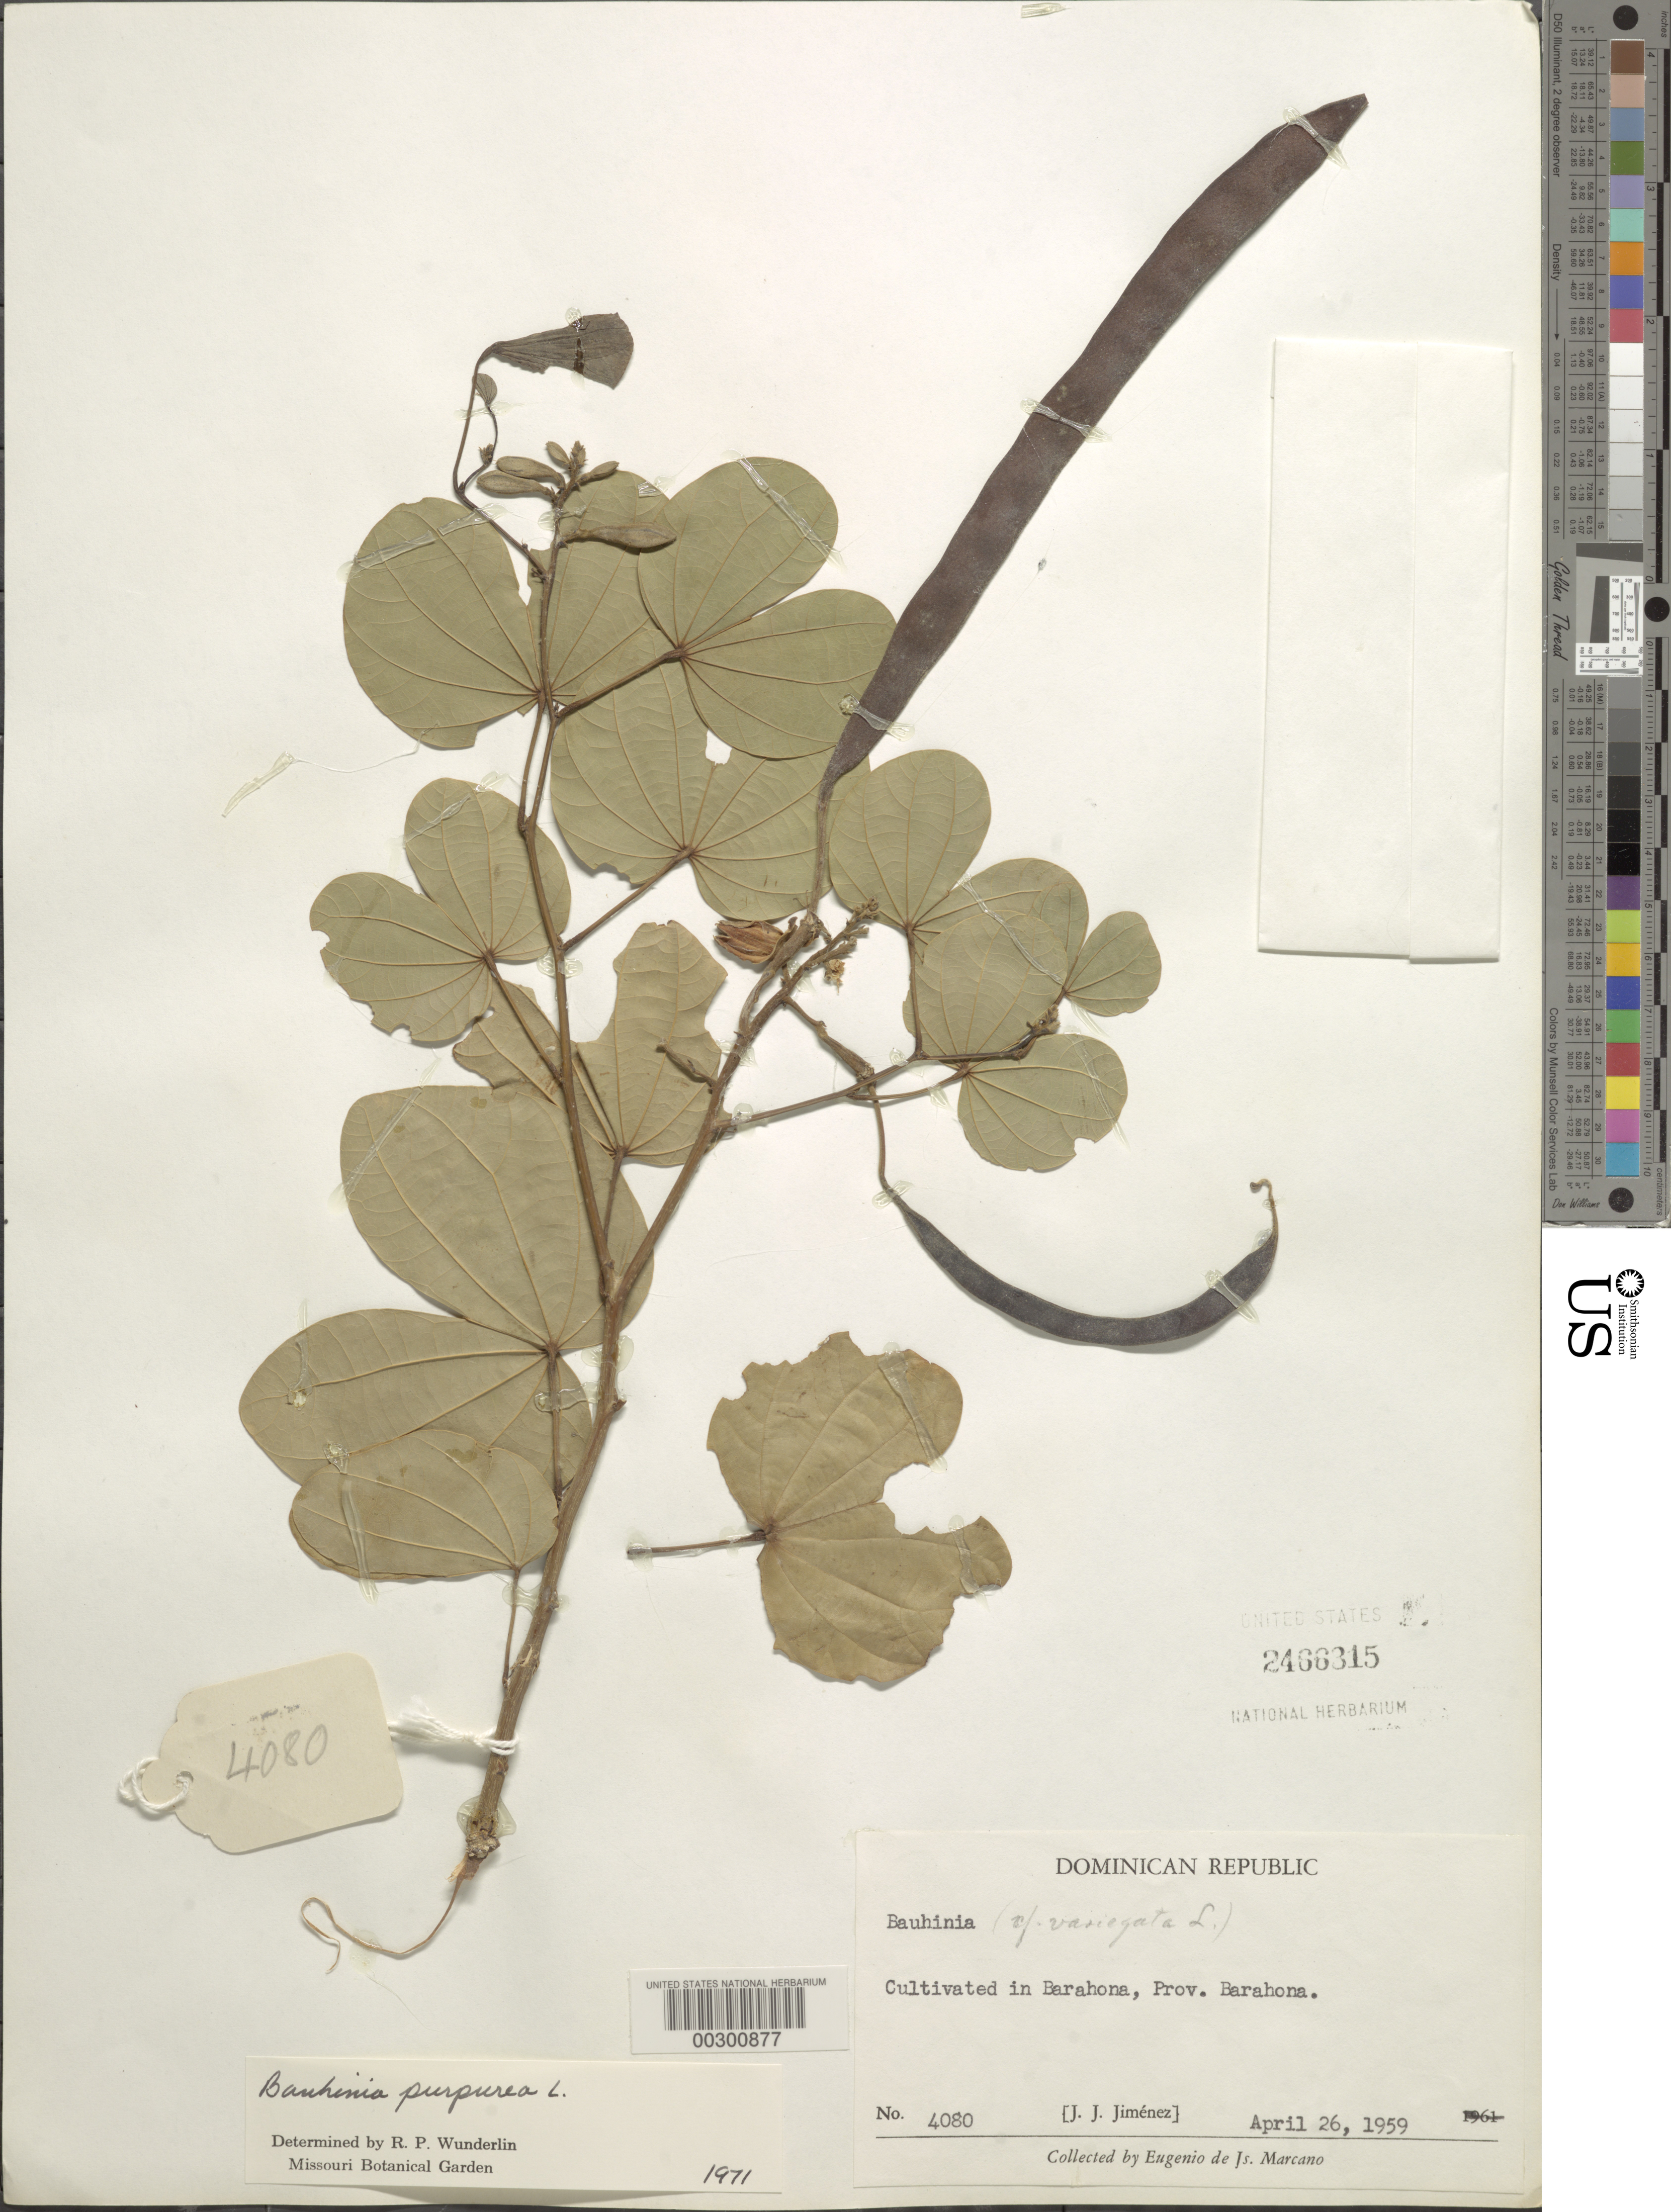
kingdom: Plantae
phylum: Tracheophyta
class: Magnoliopsida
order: Fabales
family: Fabaceae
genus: Bauhinia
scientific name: Bauhinia purpurea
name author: L.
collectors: E. J. Marcano F.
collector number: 4080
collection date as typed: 26 Apr 1959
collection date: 1959-04-26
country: Dominican Republic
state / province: Barahona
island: Hispaniola Island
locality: Barahona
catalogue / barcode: US 2466815